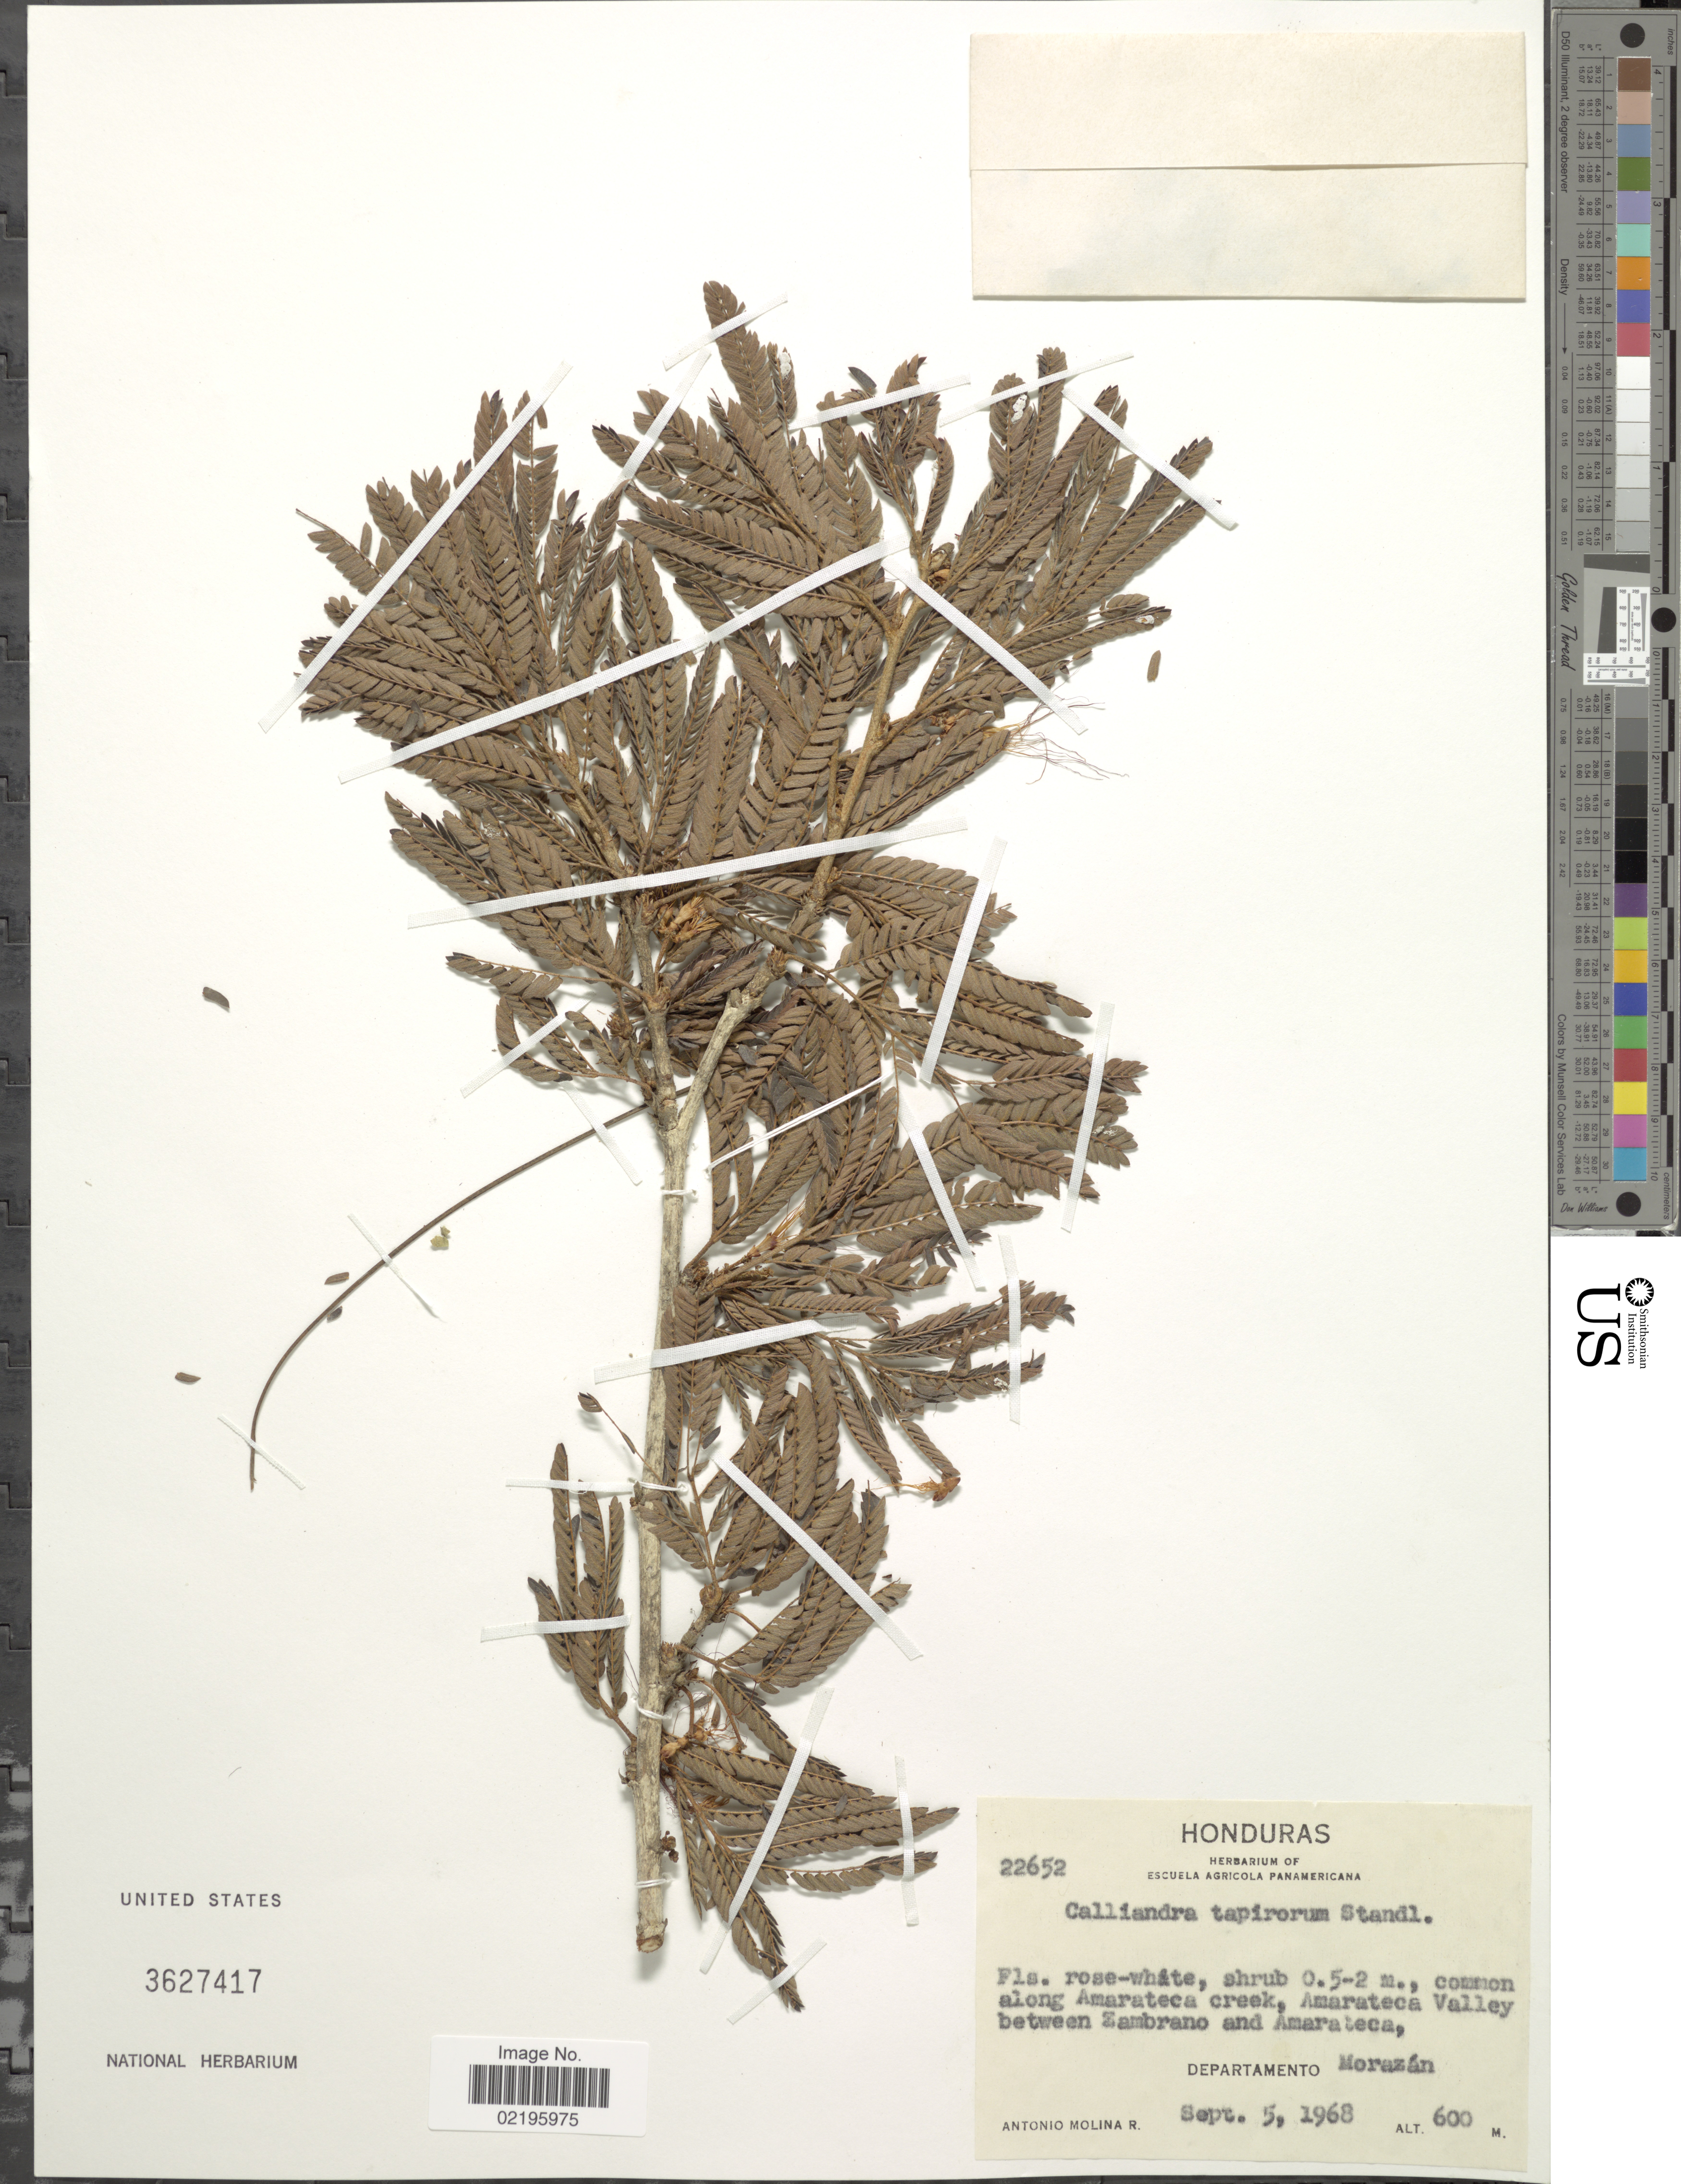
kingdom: Plantae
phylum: Tracheophyta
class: Magnoliopsida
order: Fabales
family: Fabaceae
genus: Calliandra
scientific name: Calliandra rubescens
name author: (M. Martens) Standl.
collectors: A. Molina R.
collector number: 22652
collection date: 1968-09-05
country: Honduras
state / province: Fco. Morazán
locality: Common along Amarateca creek, Amarateca Valley between Zambrano and Amarateca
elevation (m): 600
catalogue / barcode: US 3627417